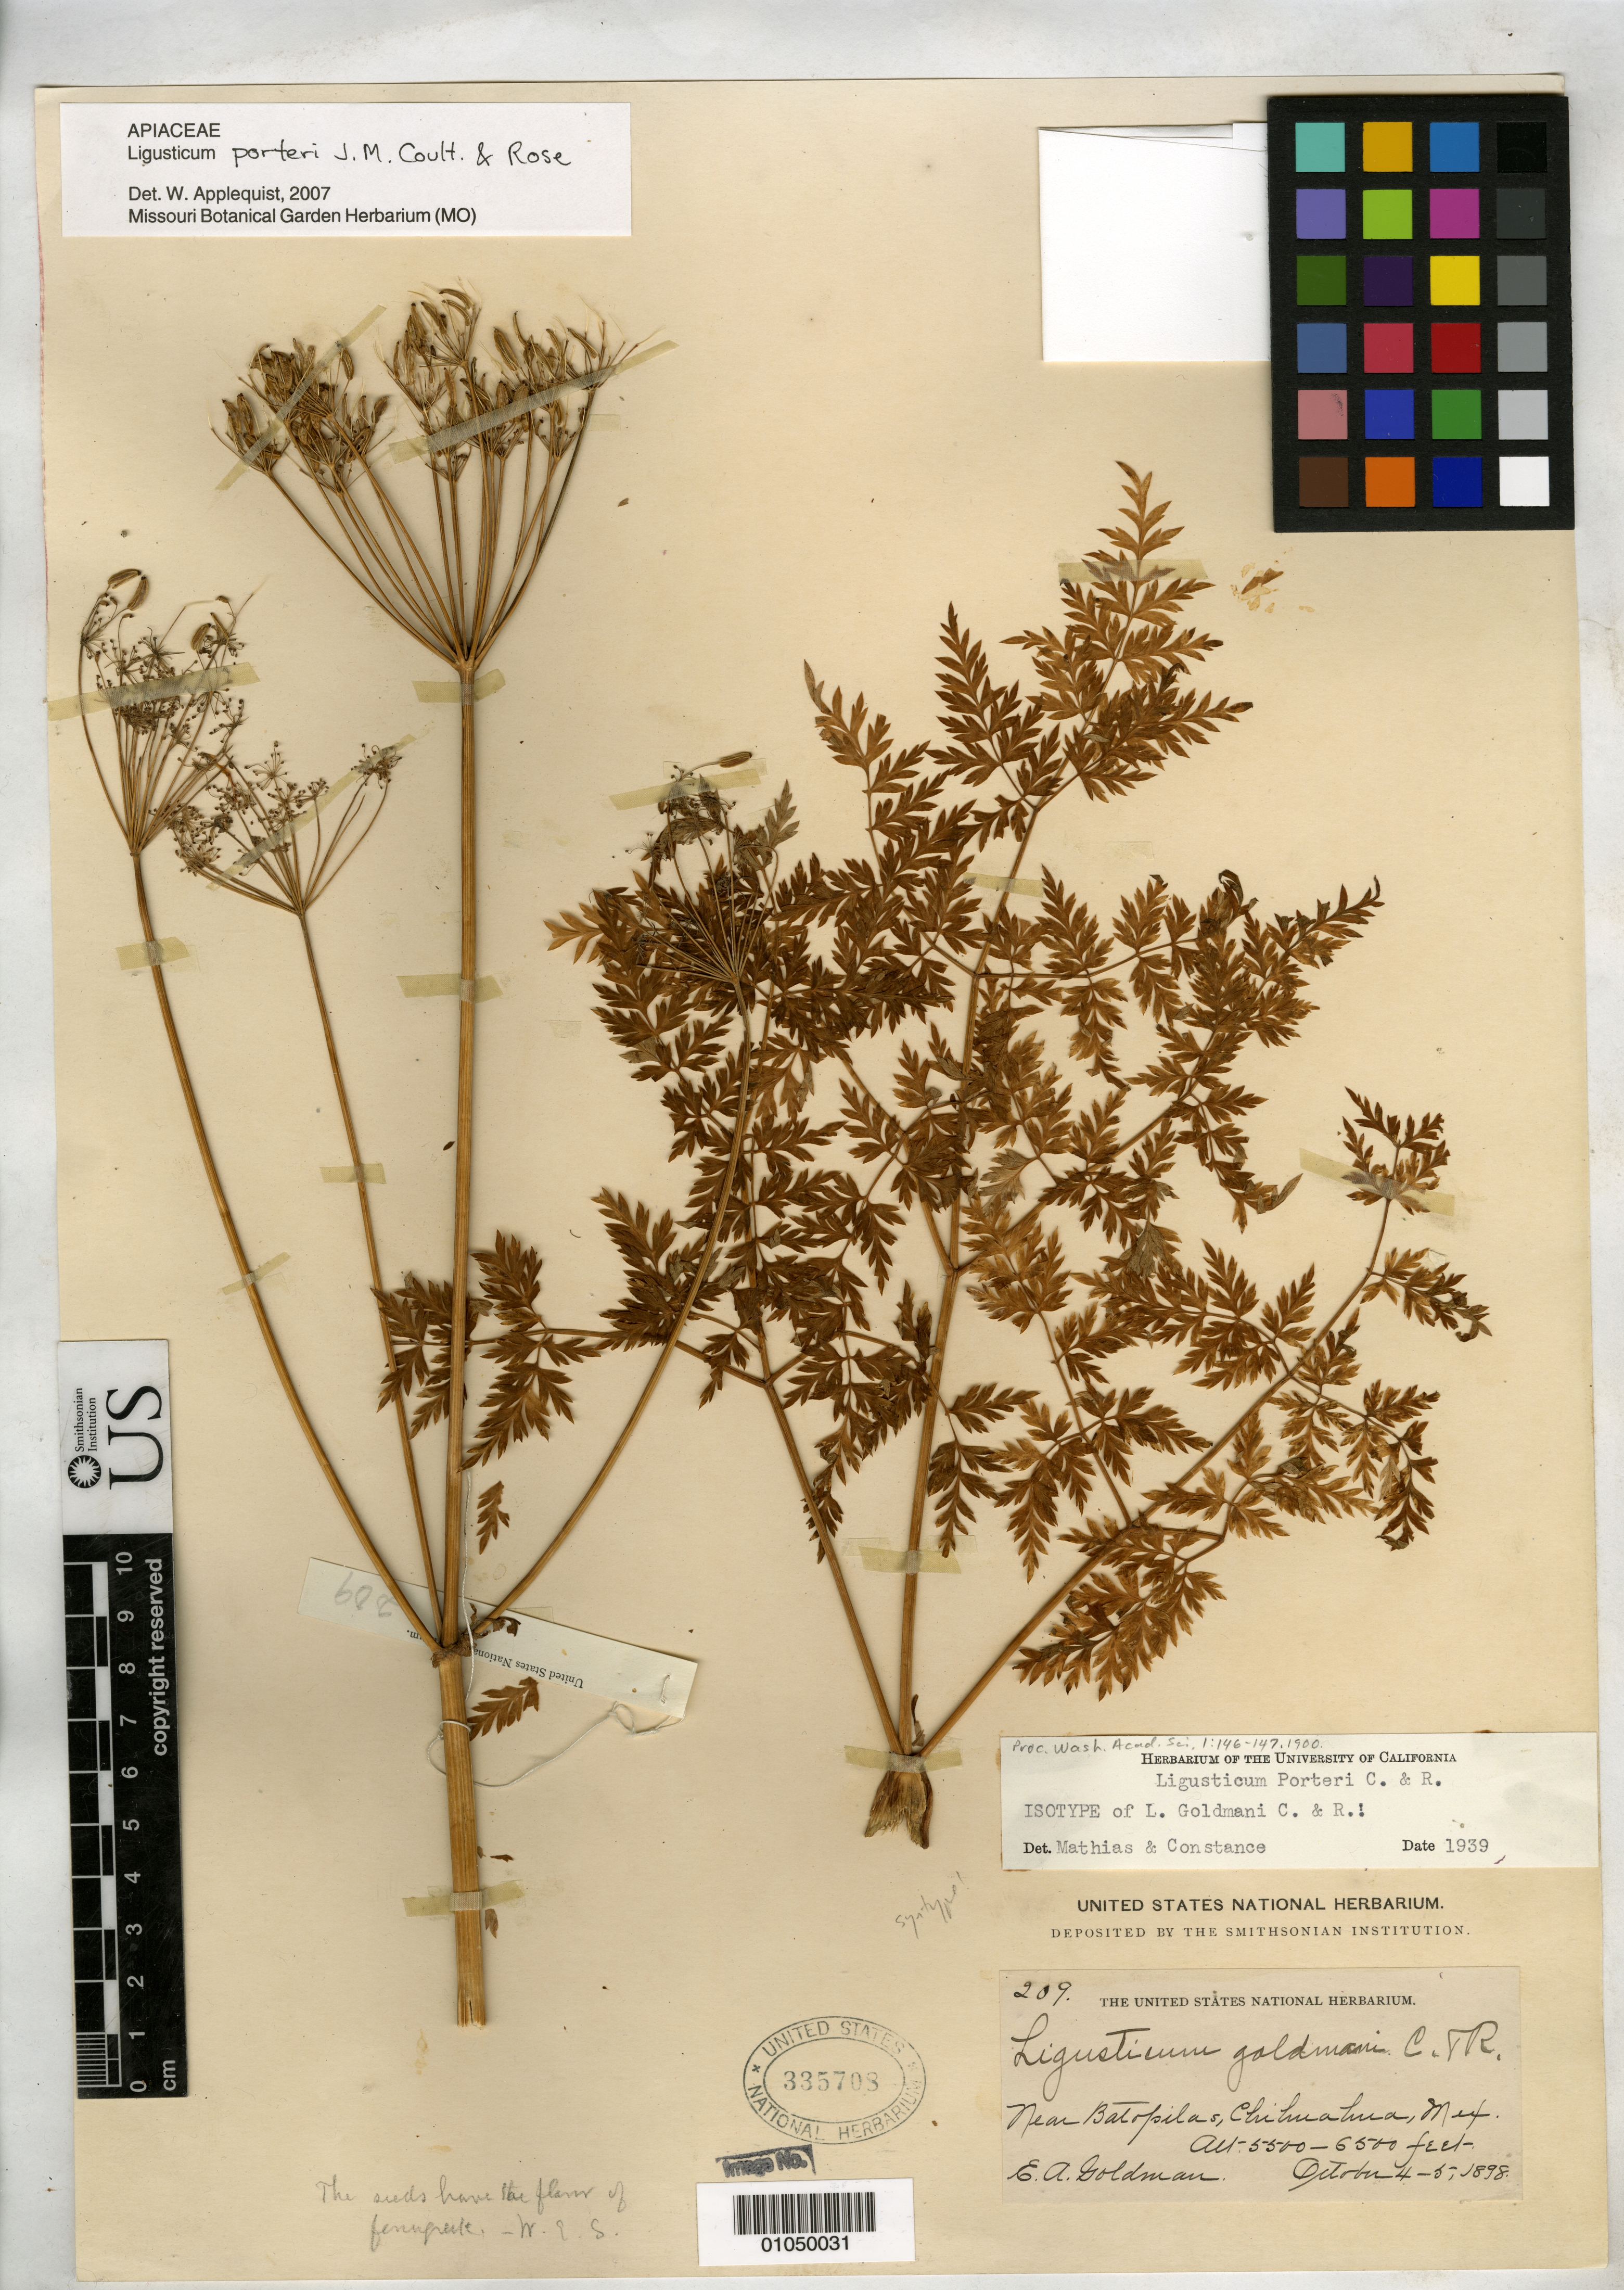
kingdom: Plantae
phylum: Tracheophyta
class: Magnoliopsida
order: Apiales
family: Apiaceae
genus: Ligusticum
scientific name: Ligusticum goldmanii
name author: J.M. Coult. & Rose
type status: Syntype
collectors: E. A. Goldman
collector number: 209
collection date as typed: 04 Oct 1898 to 05 Oct 1898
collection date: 1898-10-04/1898-10-05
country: Mexico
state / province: Chihuahua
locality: Near Batopilas, Chihuahua, Mex.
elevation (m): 1676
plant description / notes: One of two collections (Goldman 180, 209) cited in protologue. Effectively lectotypified? by Coulter & Rose (1900, Contr. U.S. Natl. Herb. 7: 136 ) who cite "Type" as Goldman 209 but cite locality data from Goldman 180 (which is is annotated "Type").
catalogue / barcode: US 335708